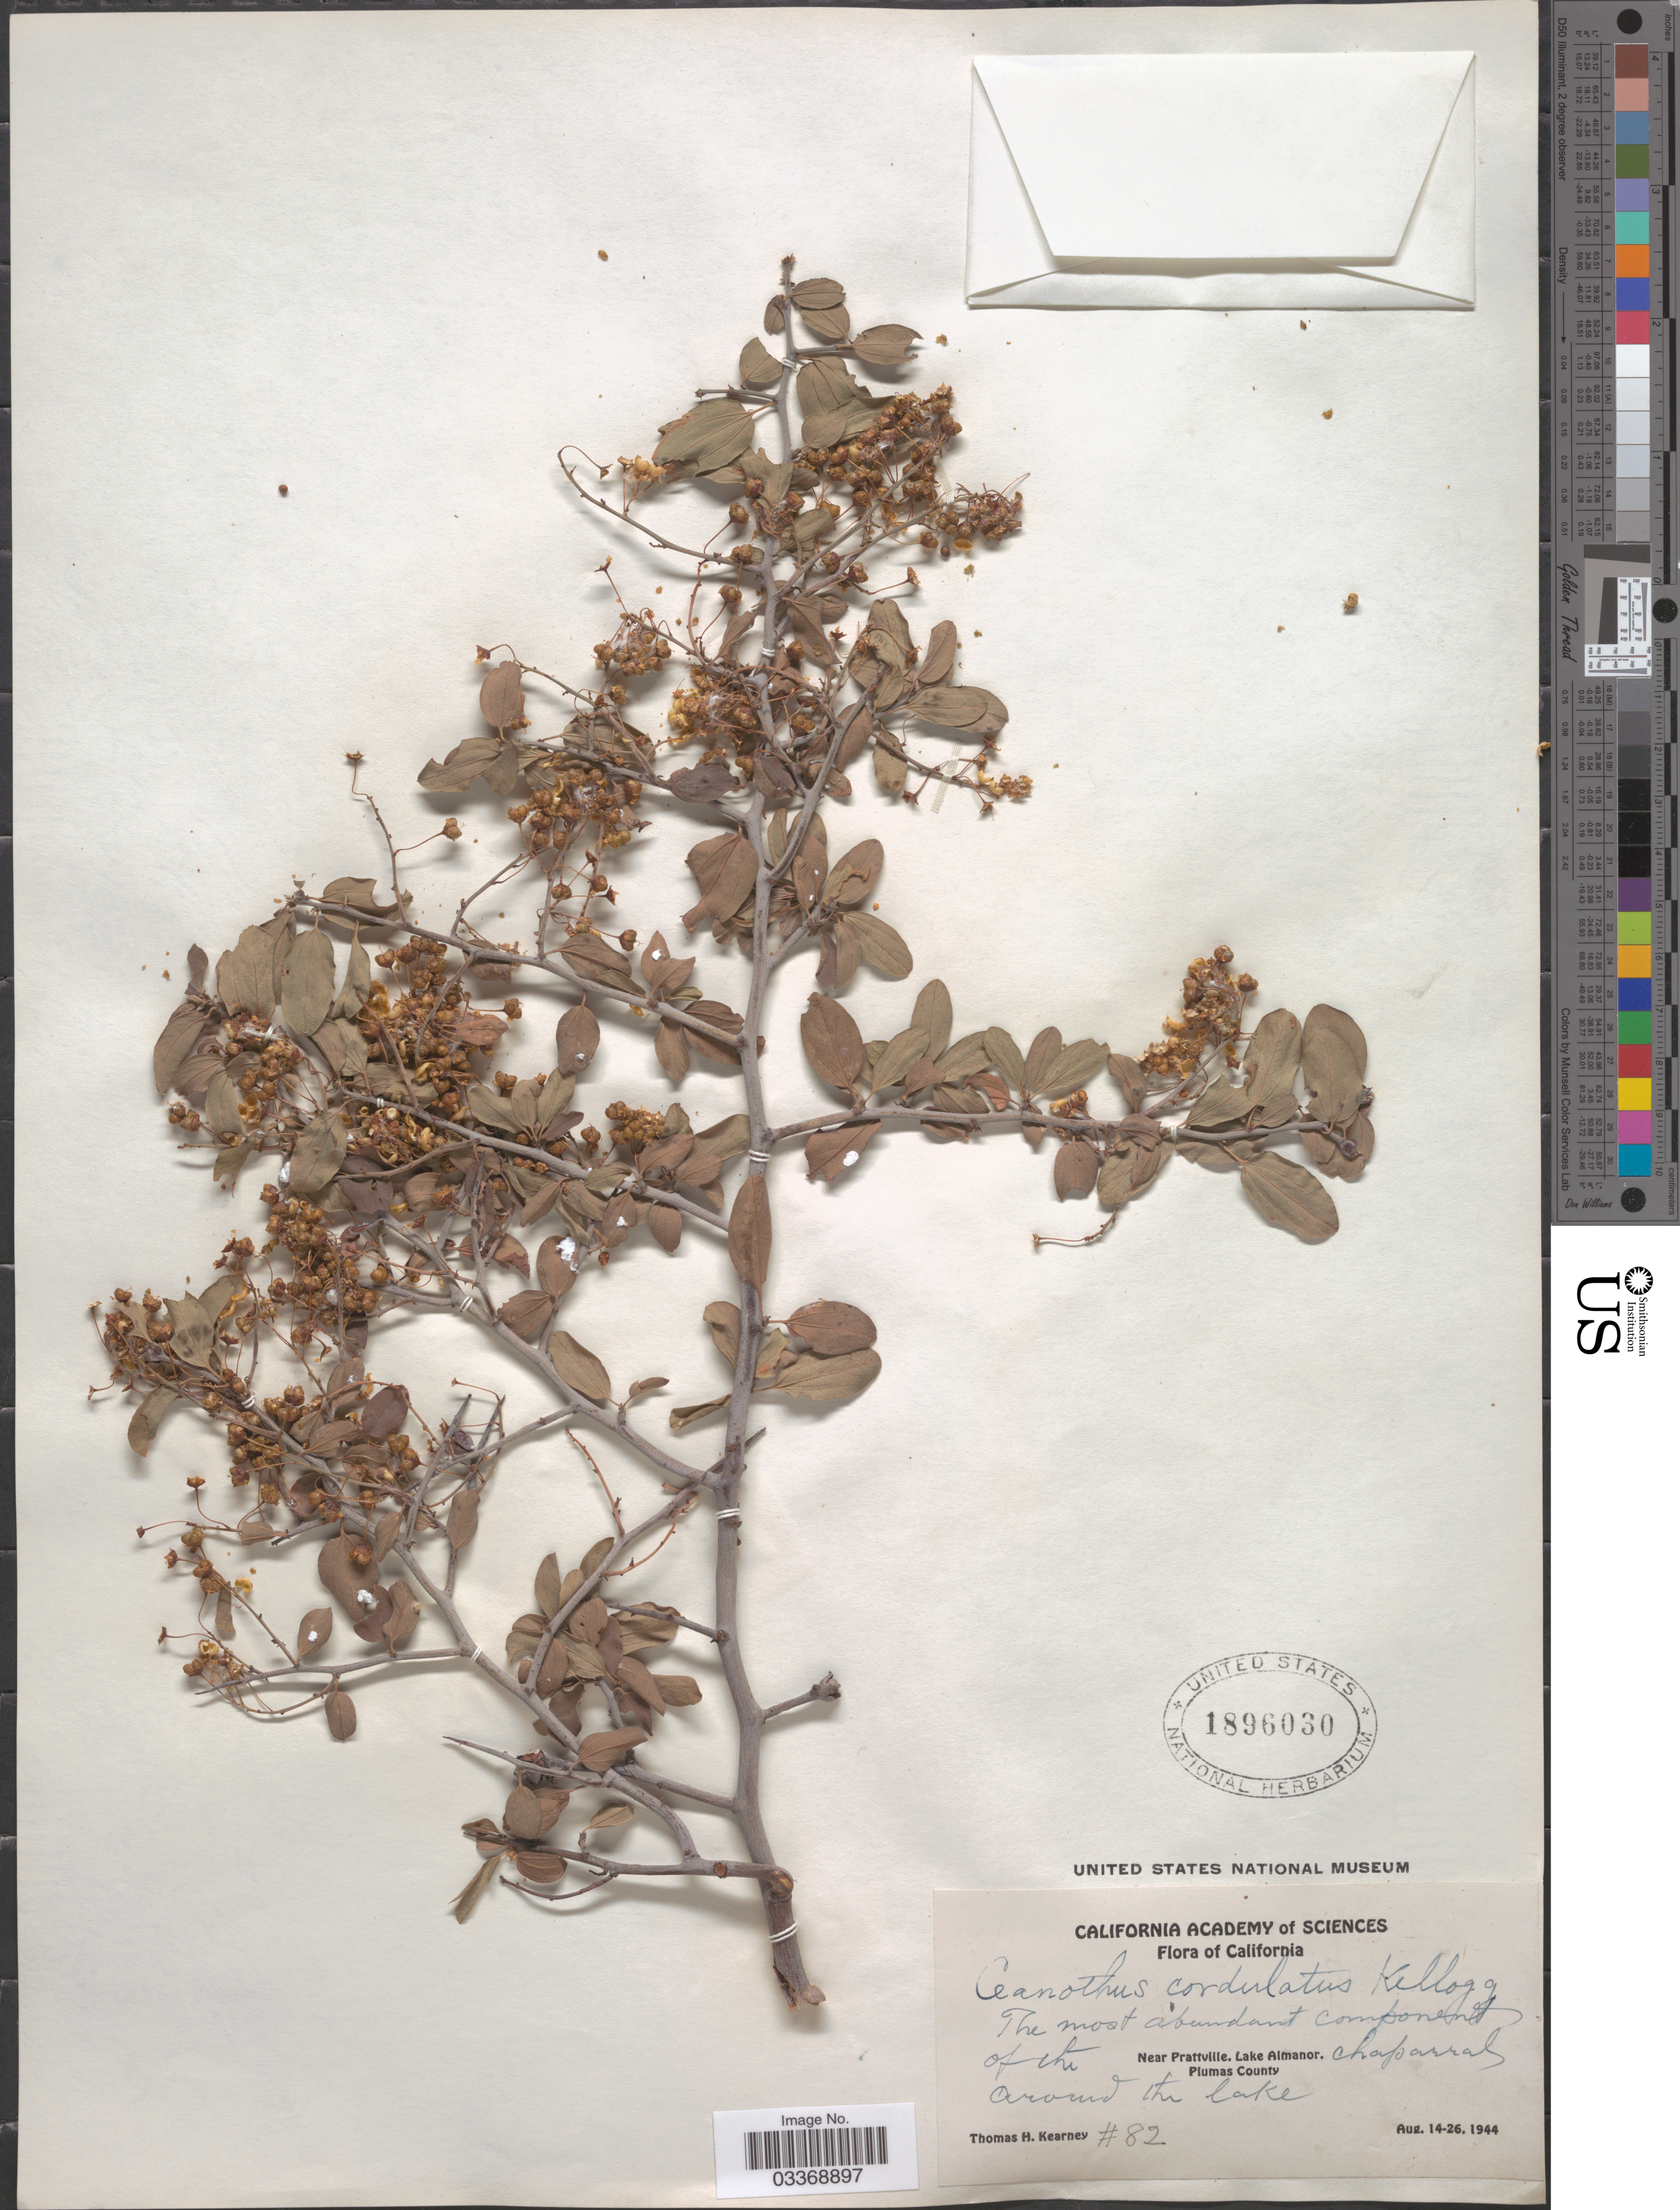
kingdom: Plantae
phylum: Tracheophyta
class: Magnoliopsida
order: Rosales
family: Rhamnaceae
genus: Ceanothus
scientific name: Ceanothus cordulatus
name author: Kellogg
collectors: T. H. Kearney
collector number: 82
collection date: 1944-08-14/1944-08-26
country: United States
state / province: California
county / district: Plumas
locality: Near Prattville, Lake Almanor, Plumas County.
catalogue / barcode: US 1896030